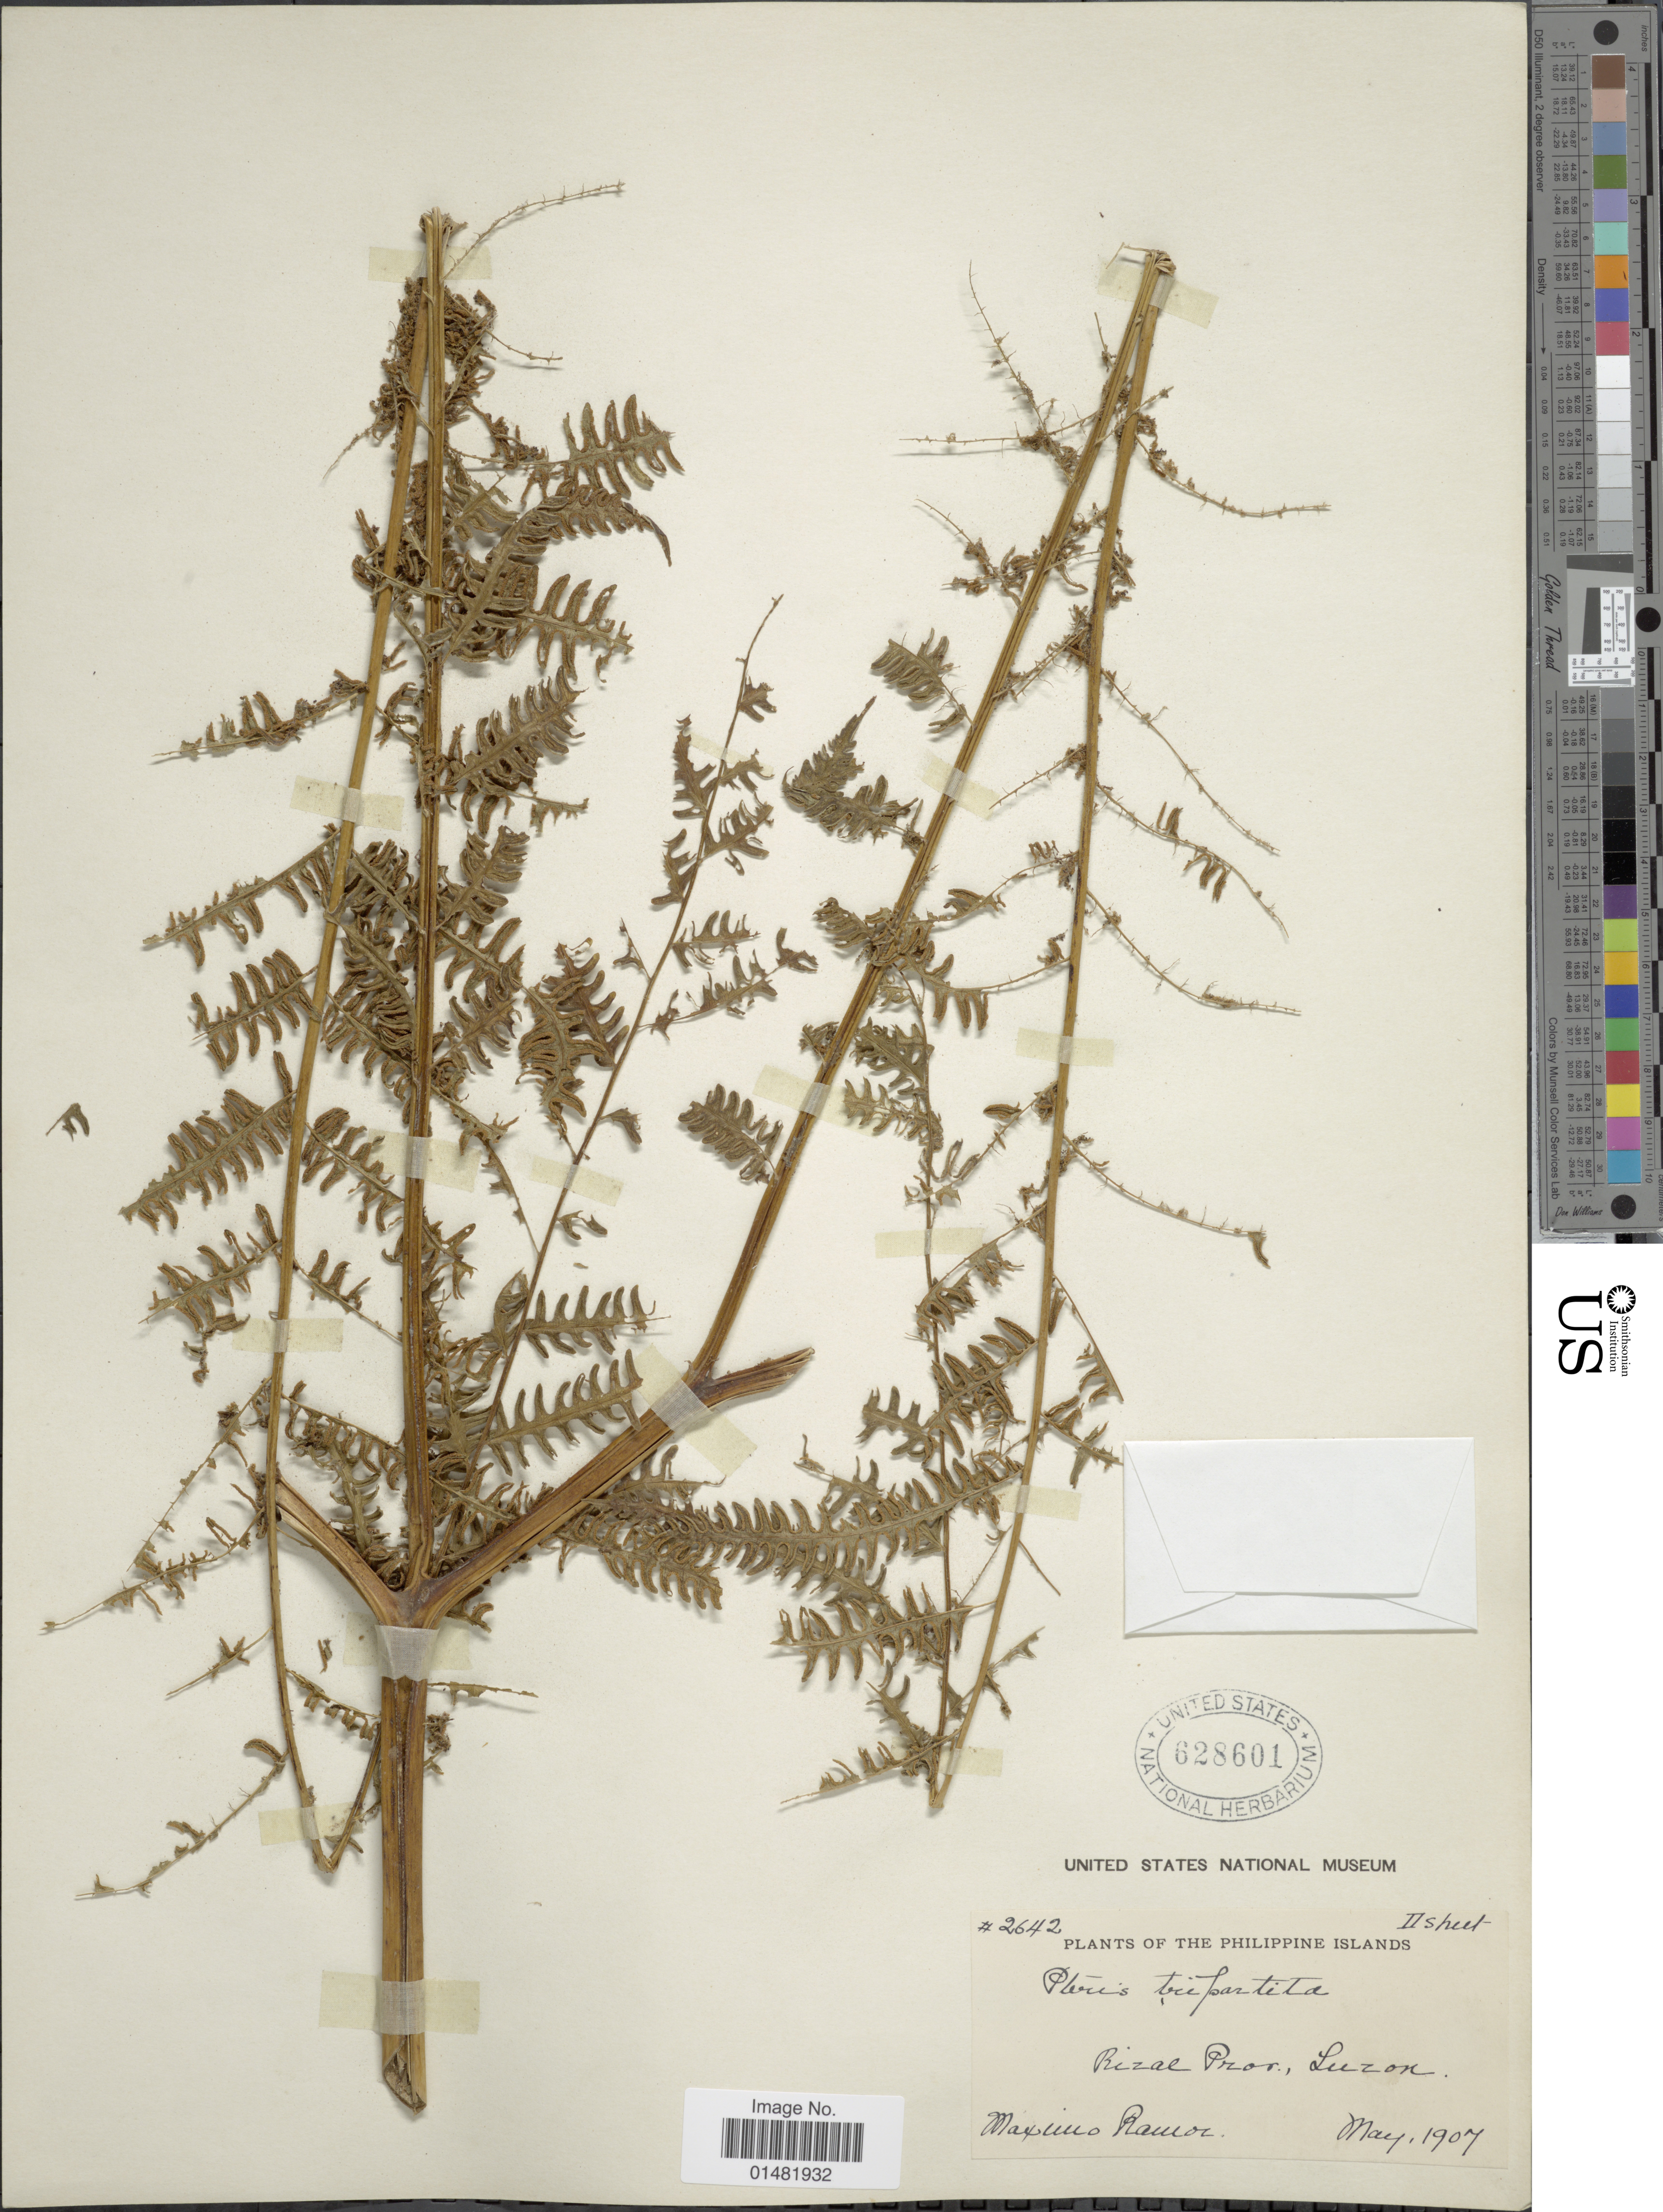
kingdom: Plantae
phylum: Tracheophyta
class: Polypodiopsida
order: Polypodiales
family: Pteridaceae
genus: Pteris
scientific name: Pteris tripartita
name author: Sw.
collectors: M. Ramos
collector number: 2642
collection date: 1907-05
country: Philippines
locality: Rizal Prov., Luzon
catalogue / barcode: US 628601